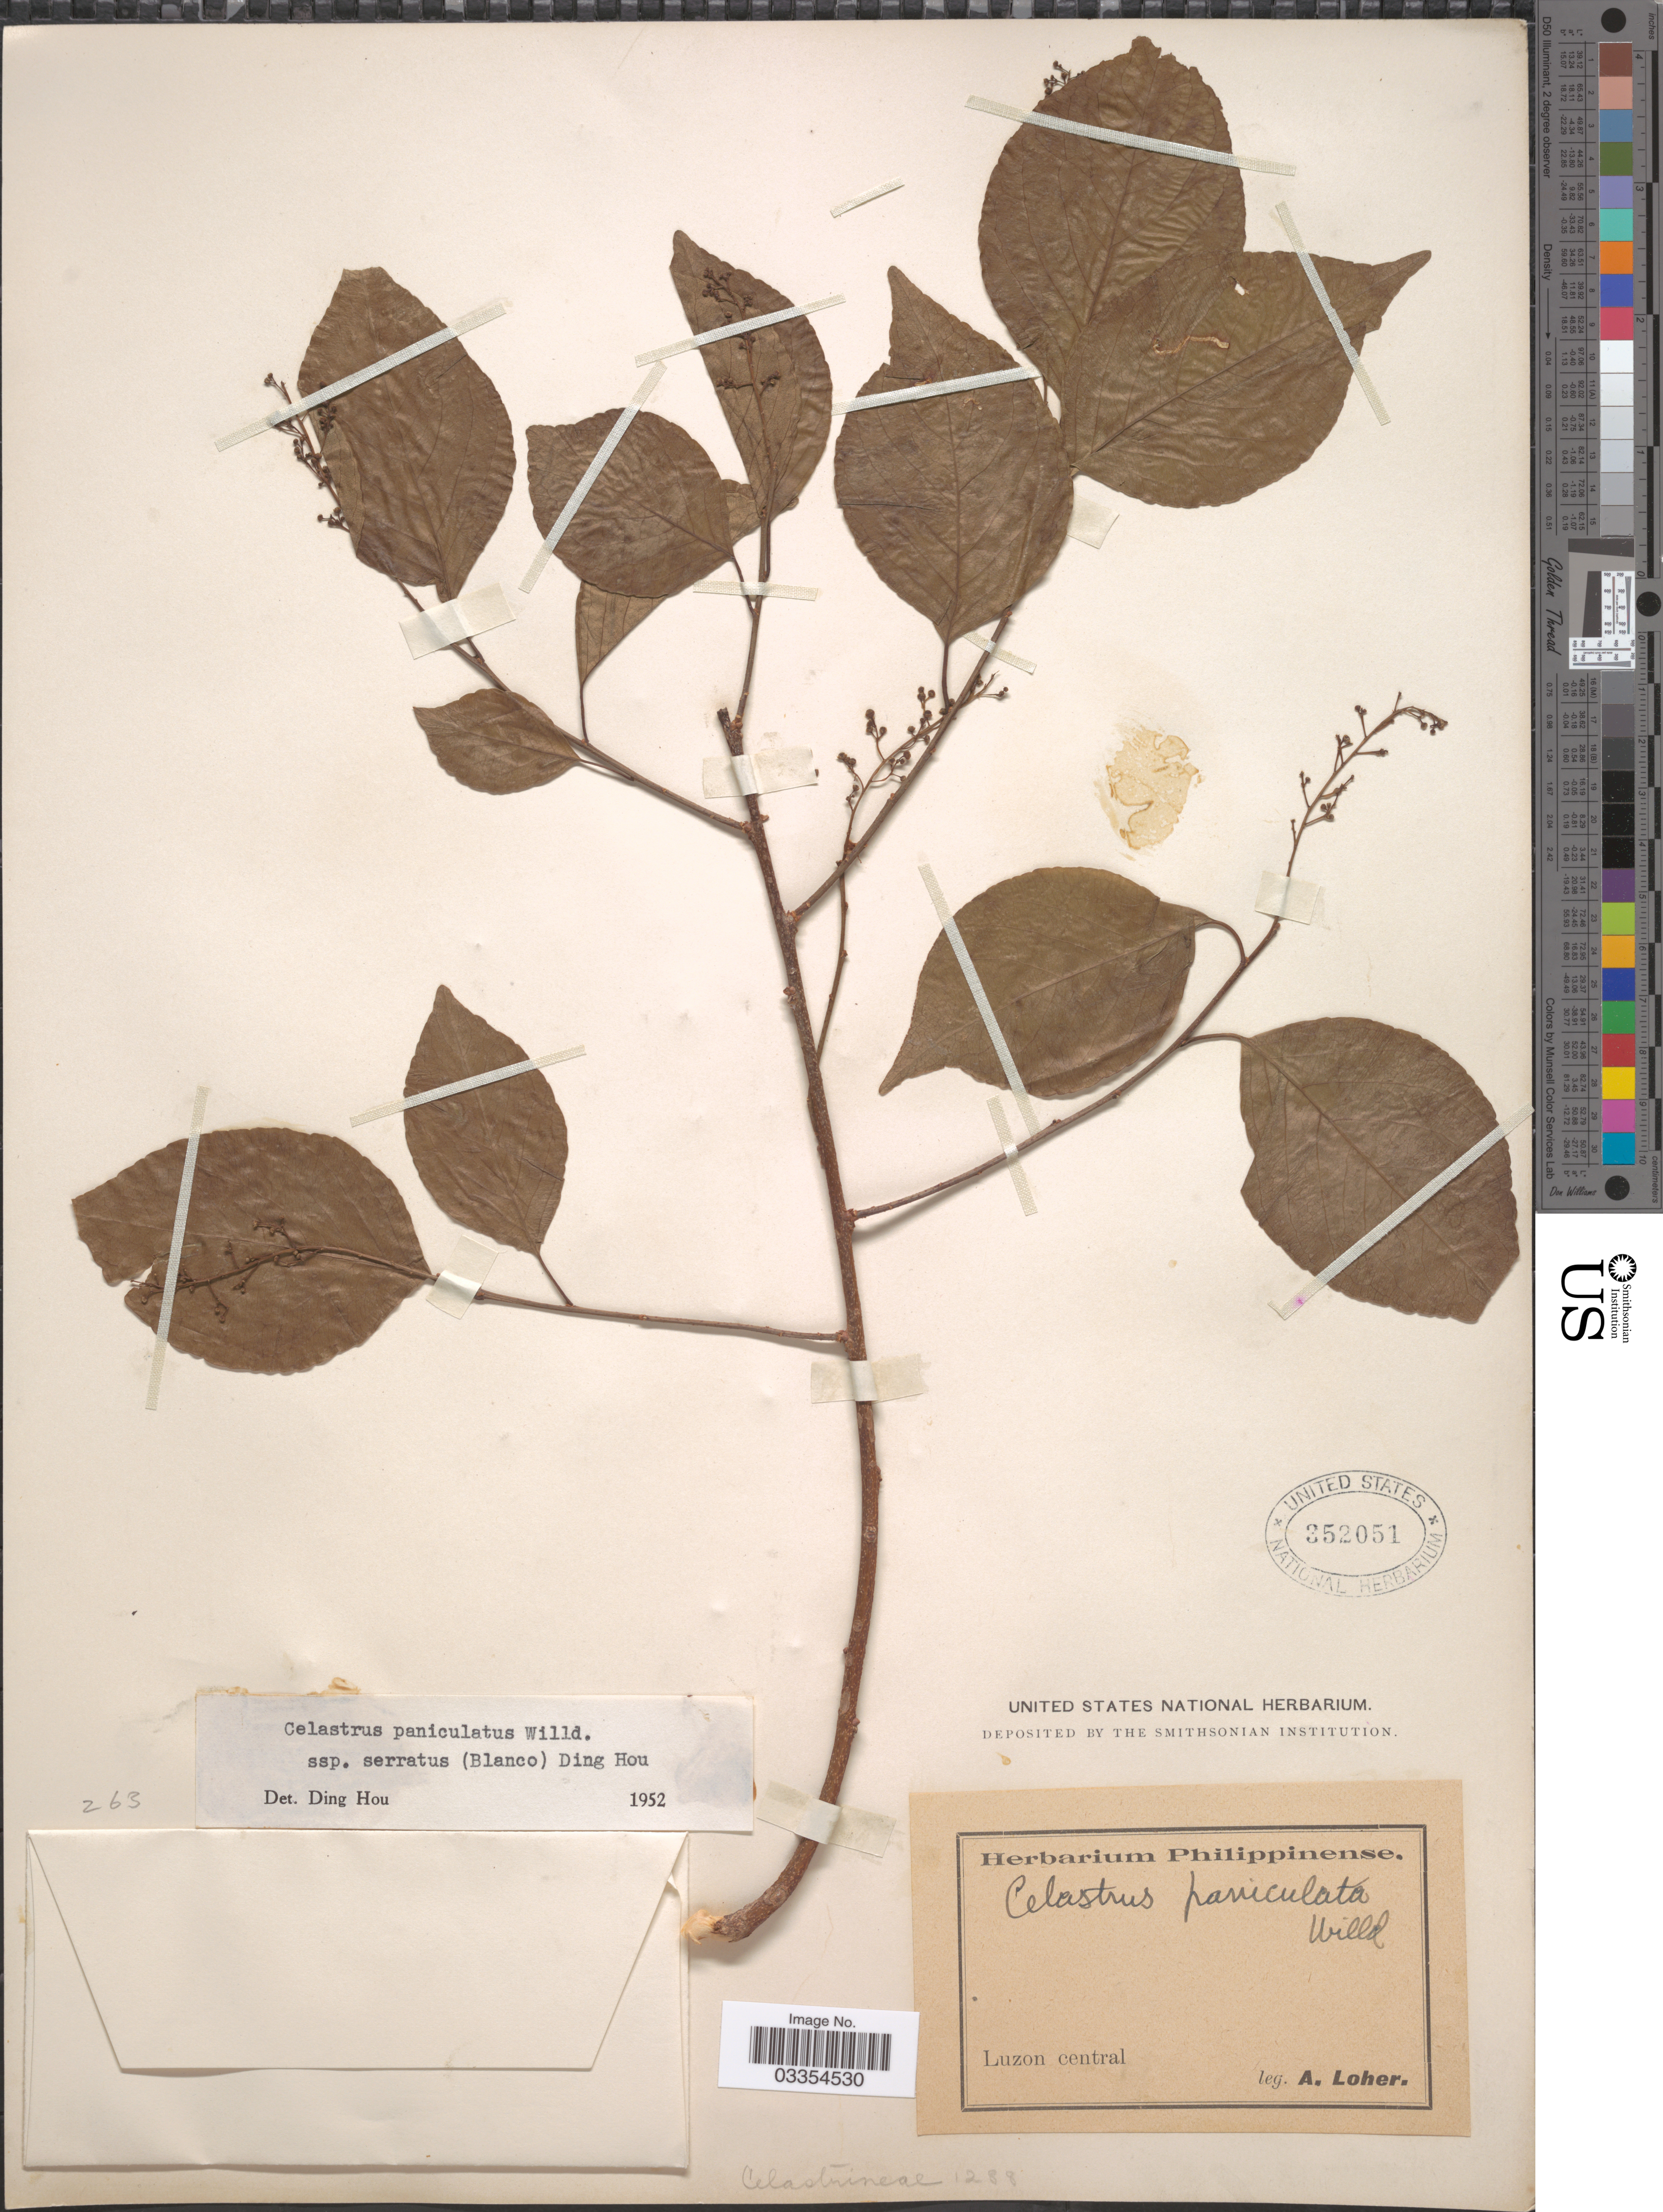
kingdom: Plantae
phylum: Tracheophyta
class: Magnoliopsida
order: Celastrales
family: Celastraceae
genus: Celastrus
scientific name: Celastrus paniculatus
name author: Willd.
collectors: A. Loher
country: Philippines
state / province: Central Luzon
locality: Luzon central.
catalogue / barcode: US 352051